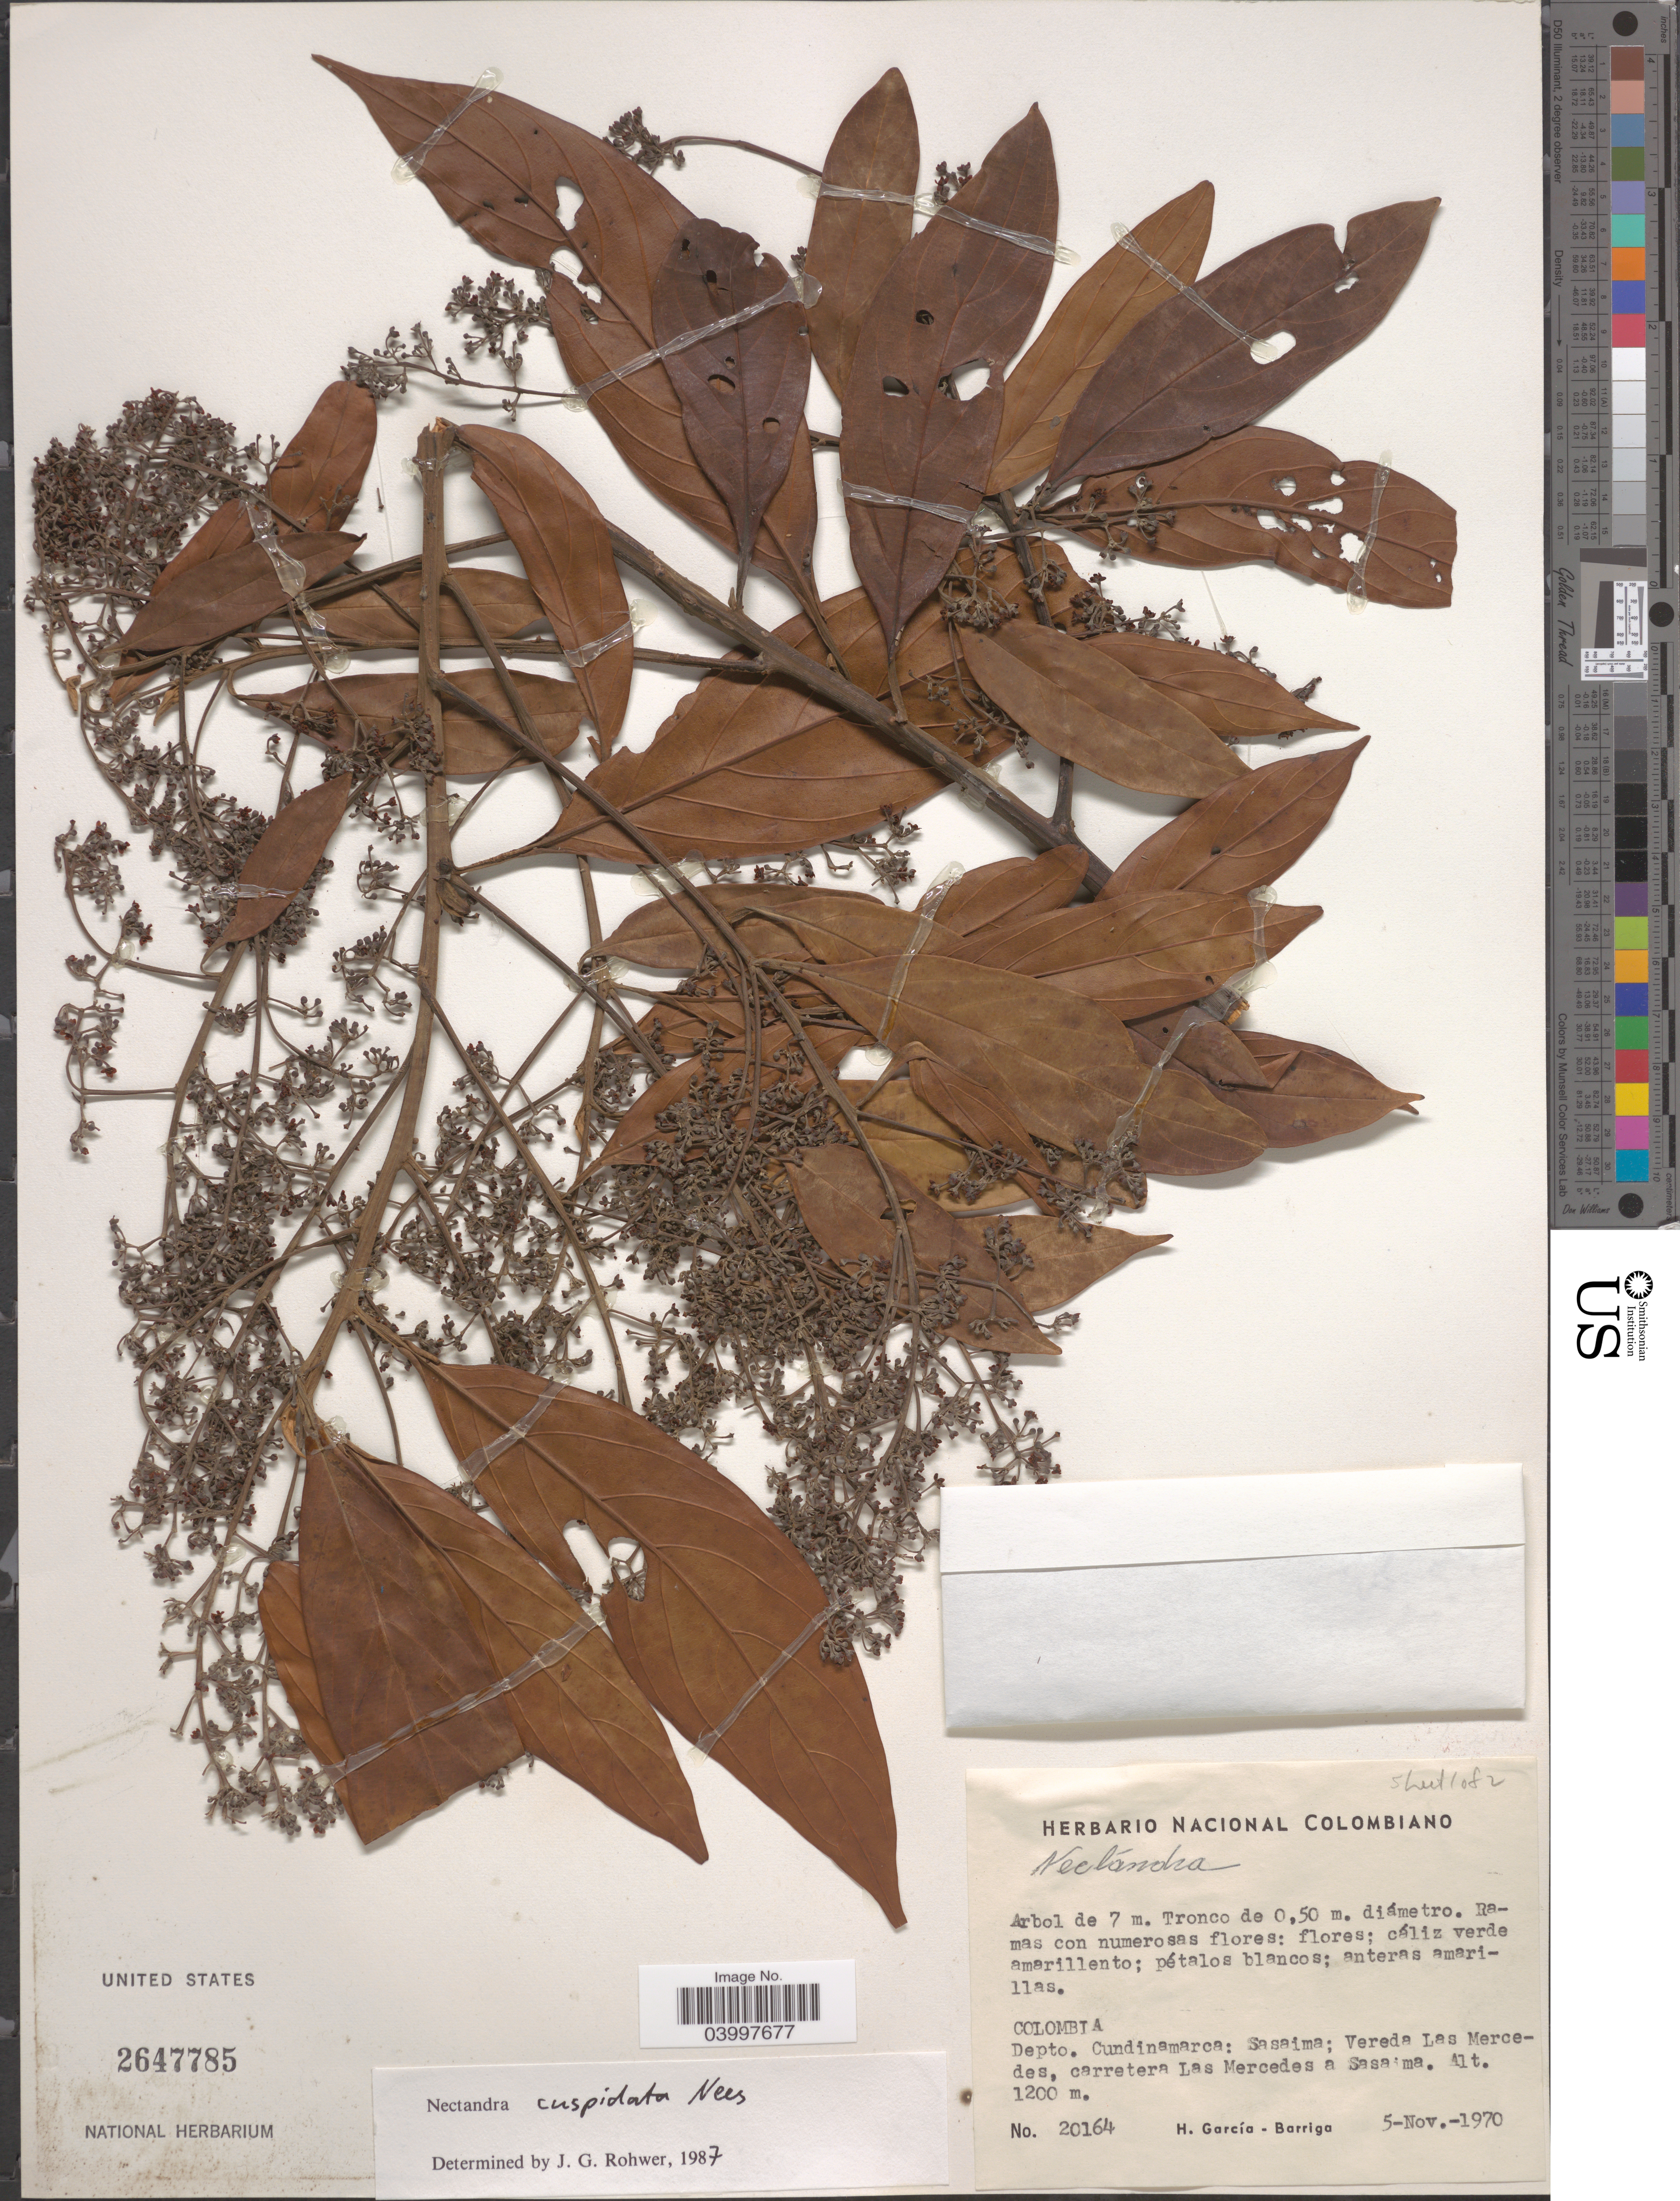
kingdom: Plantae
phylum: Tracheophyta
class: Magnoliopsida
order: Laurales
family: Lauraceae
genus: Nectandra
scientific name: Nectandra cuspidata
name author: Nees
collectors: H. García Barriga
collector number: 20164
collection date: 1970-11-05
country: Colombia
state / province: Cundinamarca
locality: Depto. Cundinamarca: Sasaima; Vereda Las Mercedes, carretera Las Mercedes a Sasaima.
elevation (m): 1200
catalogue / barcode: US 2647785